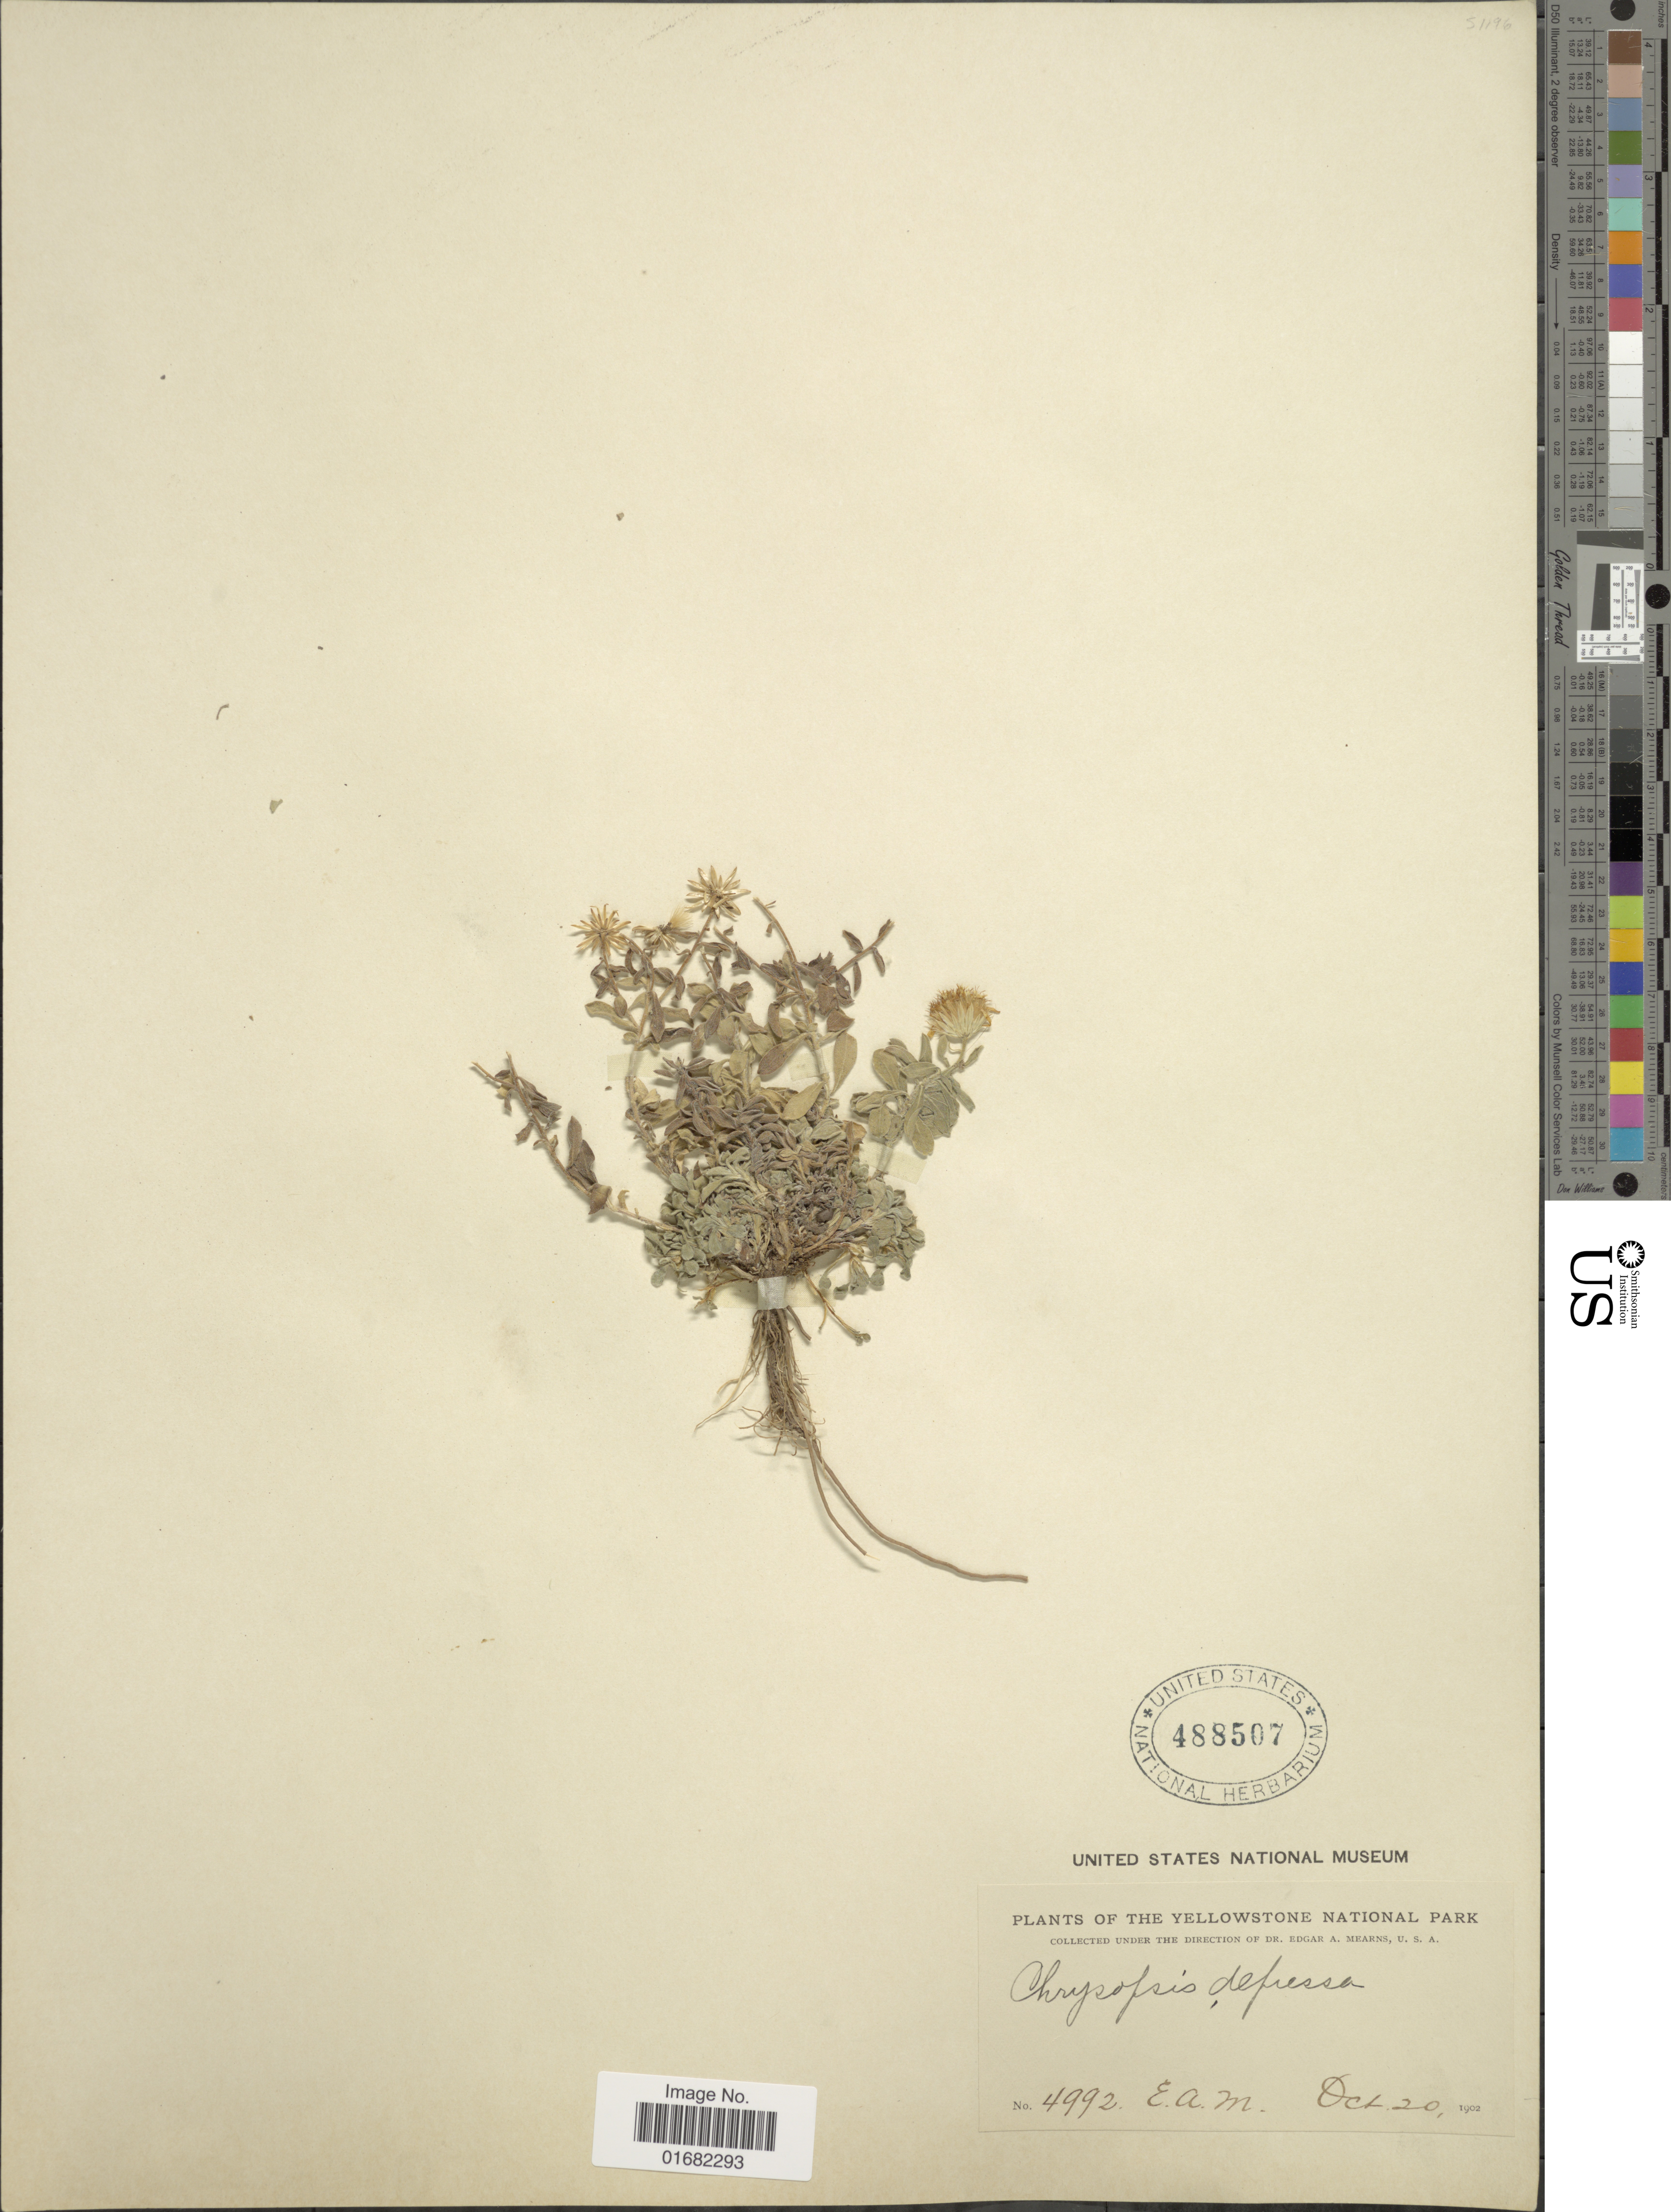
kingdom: Plantae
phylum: Tracheophyta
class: Magnoliopsida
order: Asterales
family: Asteraceae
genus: Heterotheca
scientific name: Heterotheca depressa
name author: (Rydb. ex Rydb.) Dorn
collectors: E. A. Mearns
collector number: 4992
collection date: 1902-10-20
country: United States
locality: Yellowstone National Park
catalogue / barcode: US 488507